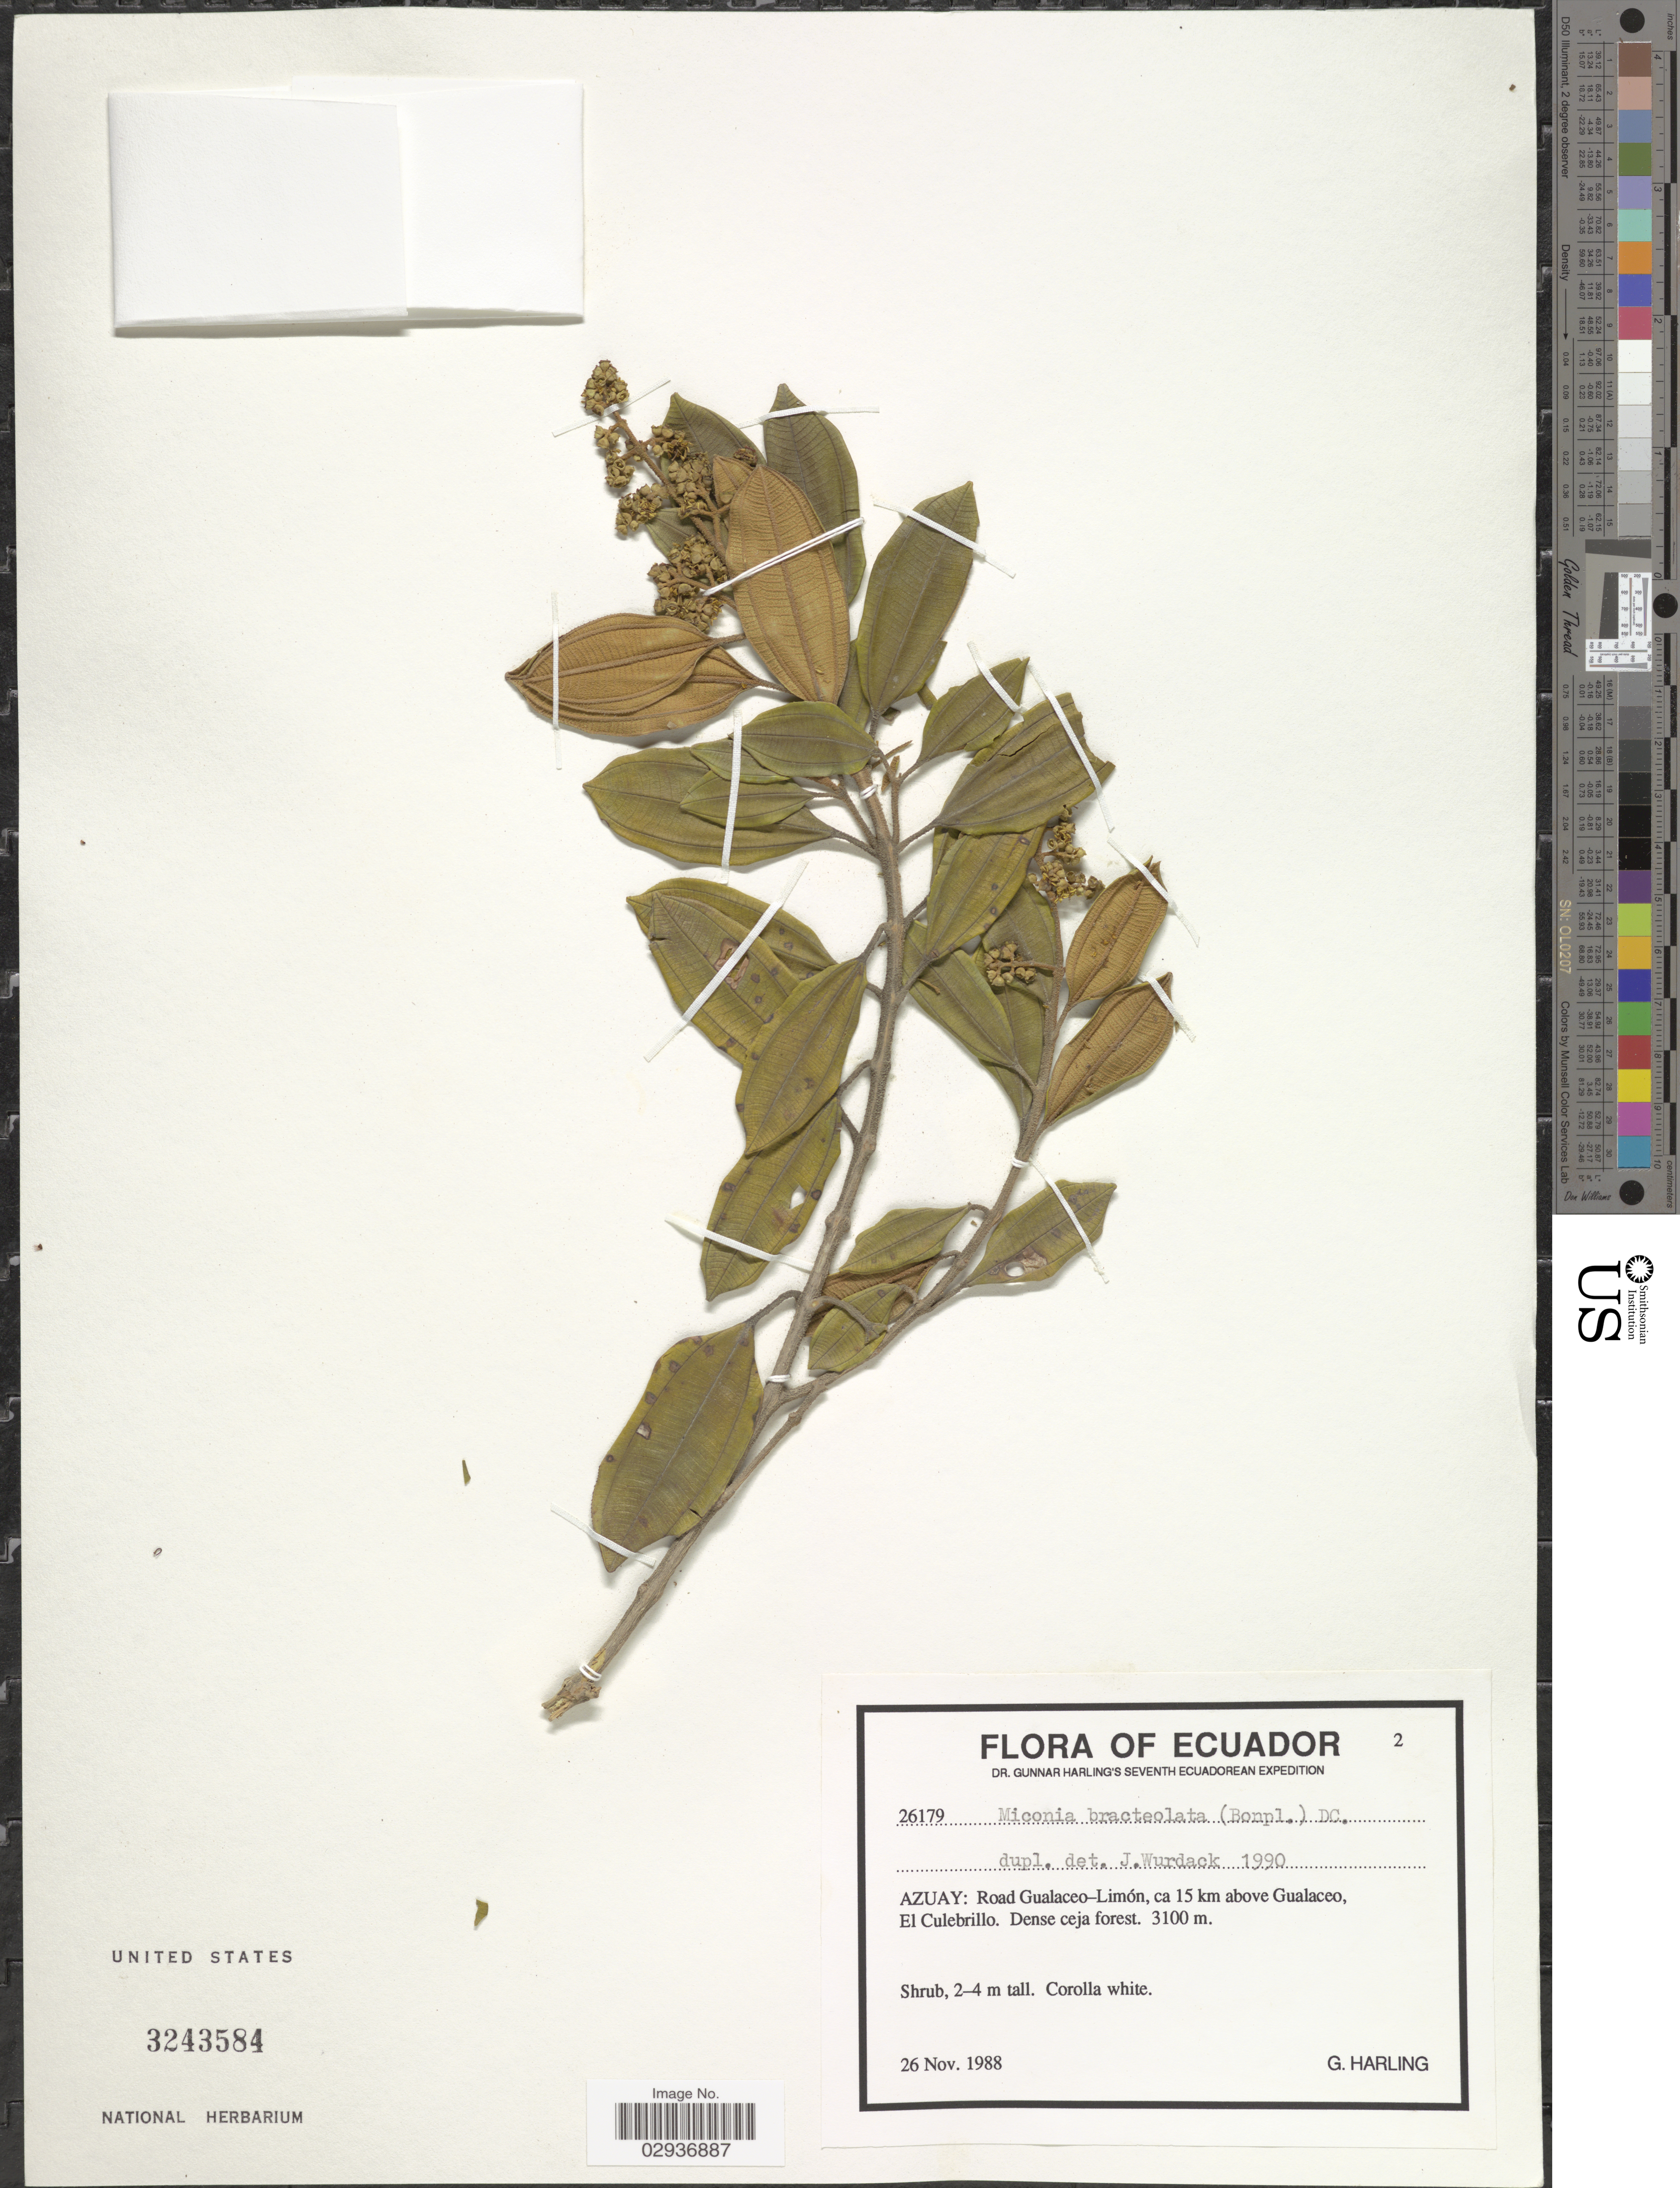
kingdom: Plantae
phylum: Tracheophyta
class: Magnoliopsida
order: Myrtales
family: Melastomataceae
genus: Miconia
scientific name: Miconia bracteolata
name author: (Bonpl.) DC.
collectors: G. Harling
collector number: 26179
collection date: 1988-11-26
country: Ecuador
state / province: Azuay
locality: Road Gualaceo-Limón, ca 15 km above Gualaceo, El Culebrillo.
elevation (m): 3100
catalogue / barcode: US 3243584